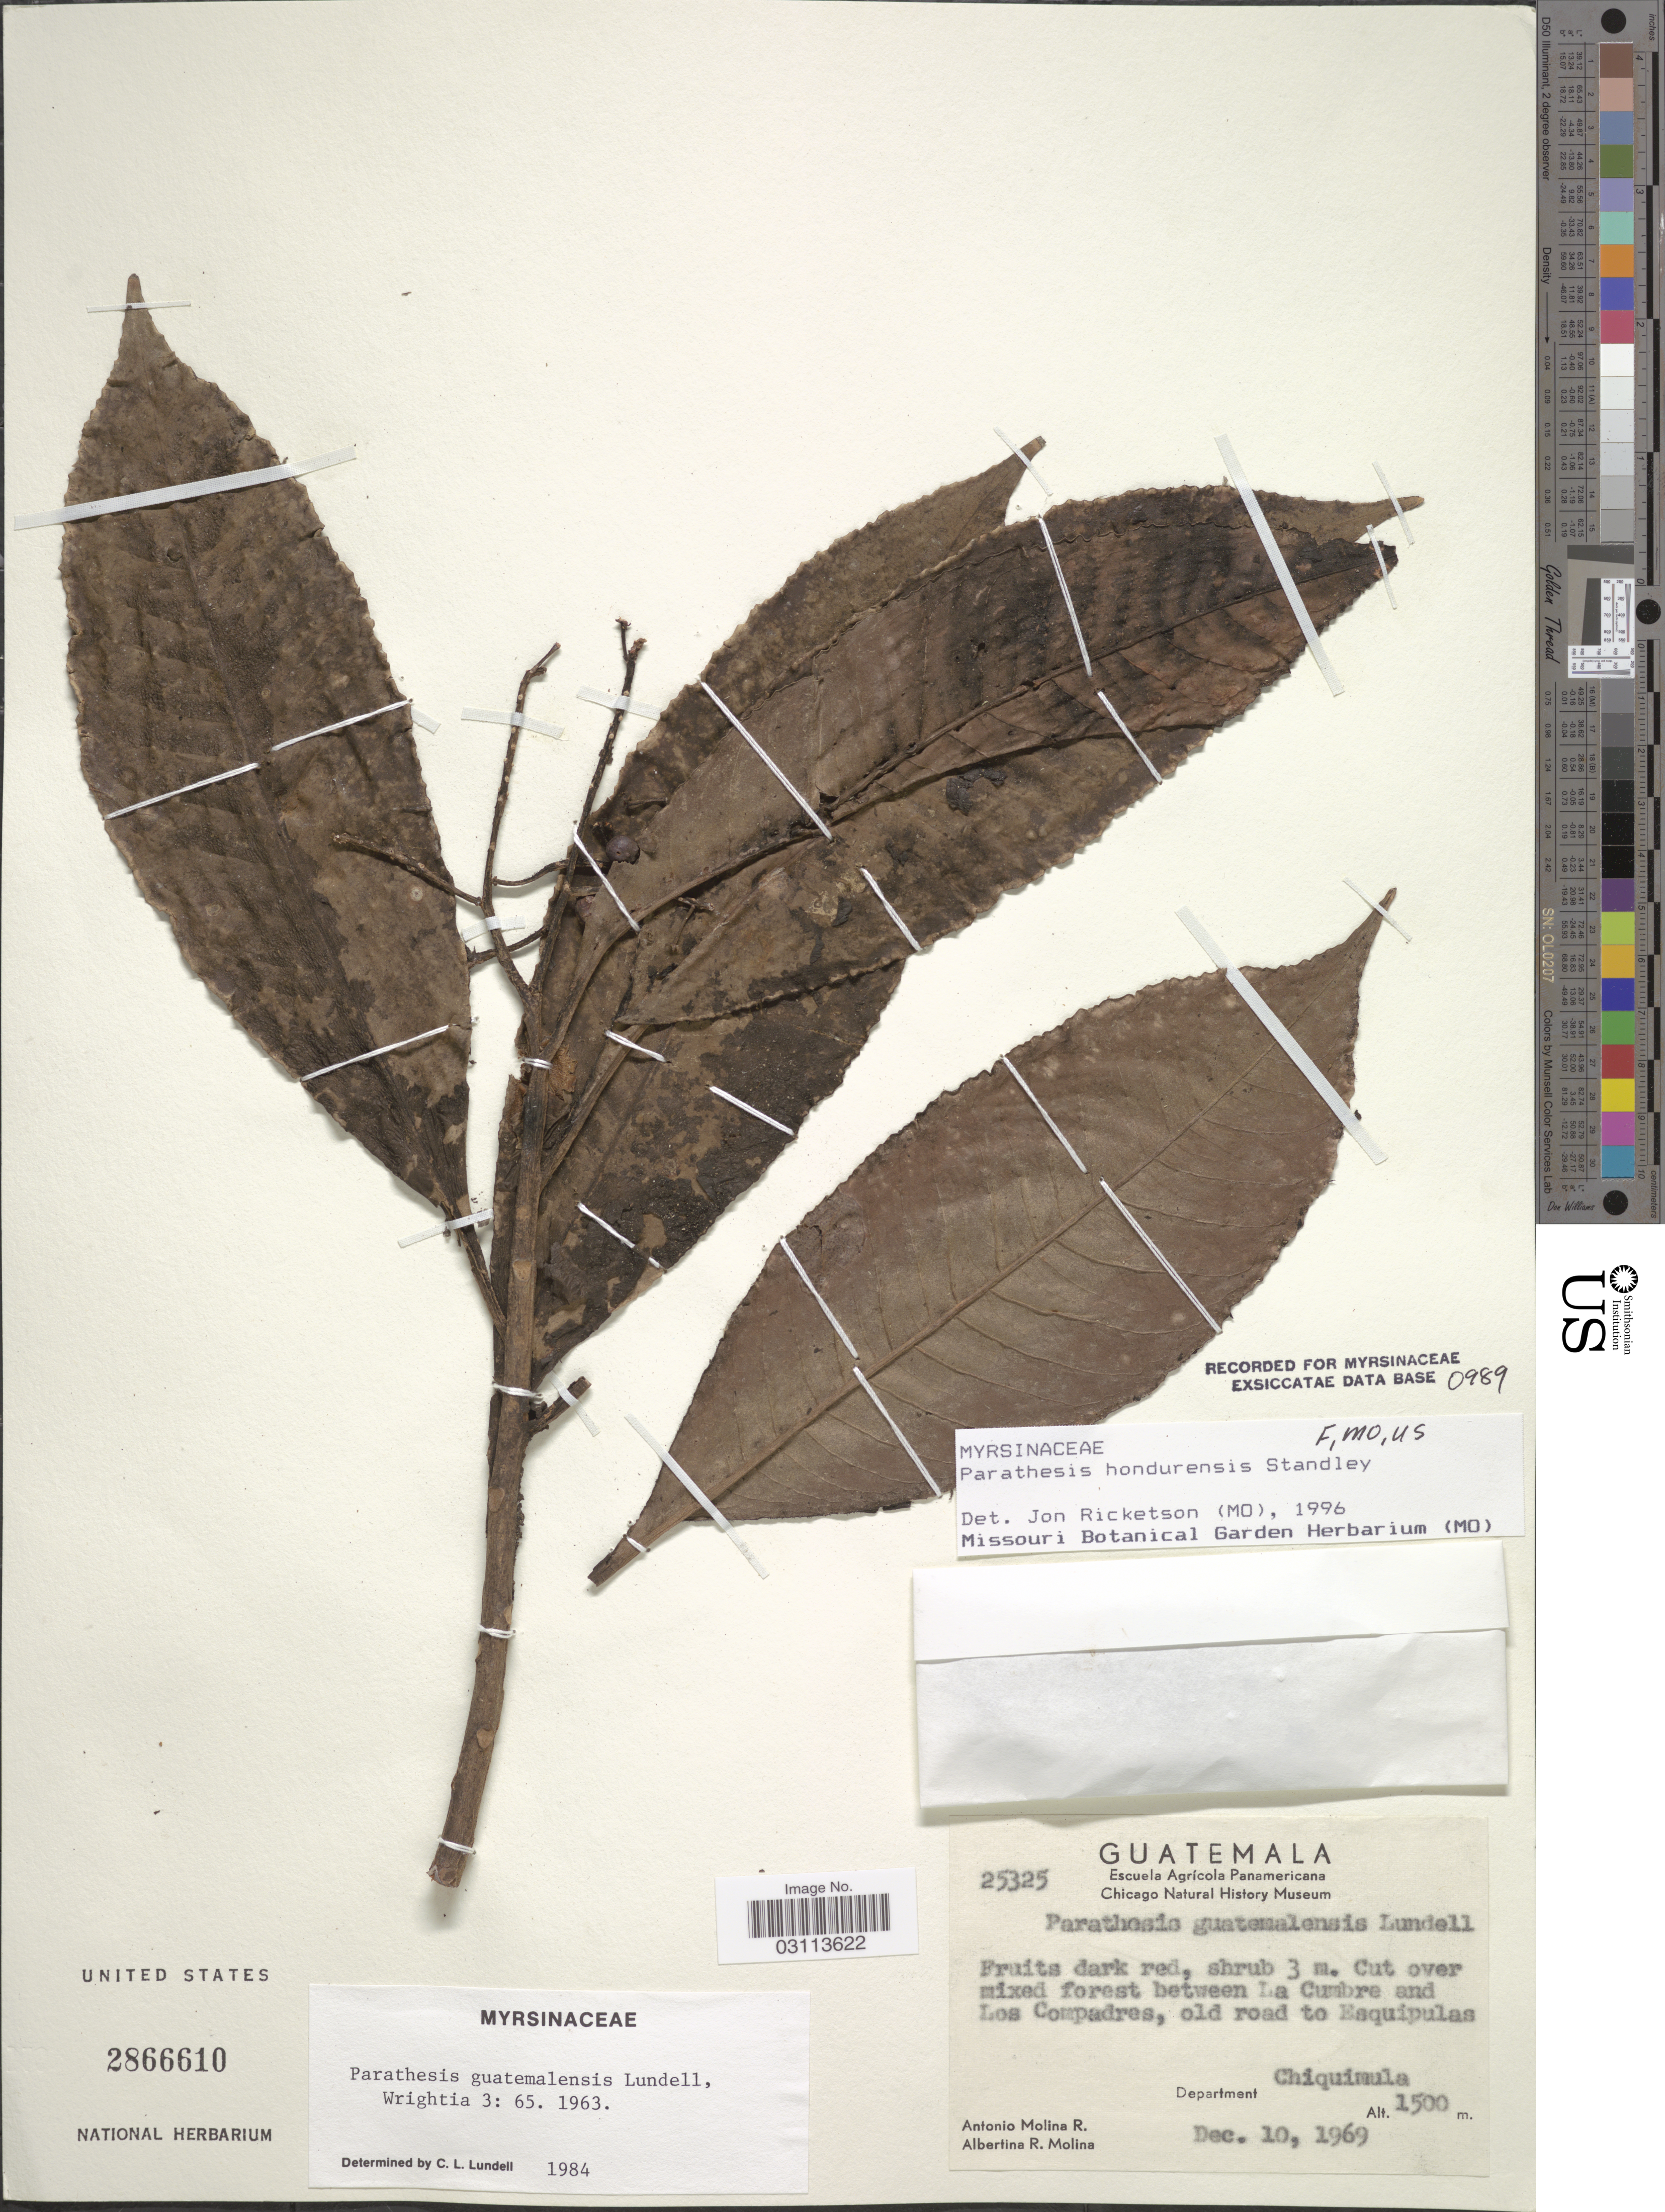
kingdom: Plantae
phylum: Tracheophyta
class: Magnoliopsida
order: Ericales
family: Primulaceae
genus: Parathesis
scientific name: Parathesis hondurensis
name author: Standl.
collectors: A. Molina R. & A. R. Molina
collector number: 25325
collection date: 1969-12-10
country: Guatemala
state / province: Chiquimula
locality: Cut over mixed forest between La Cumbre and Los Compadres, old road to Esquipulas, Department Chiquimula.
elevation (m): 1500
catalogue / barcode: US 2866610